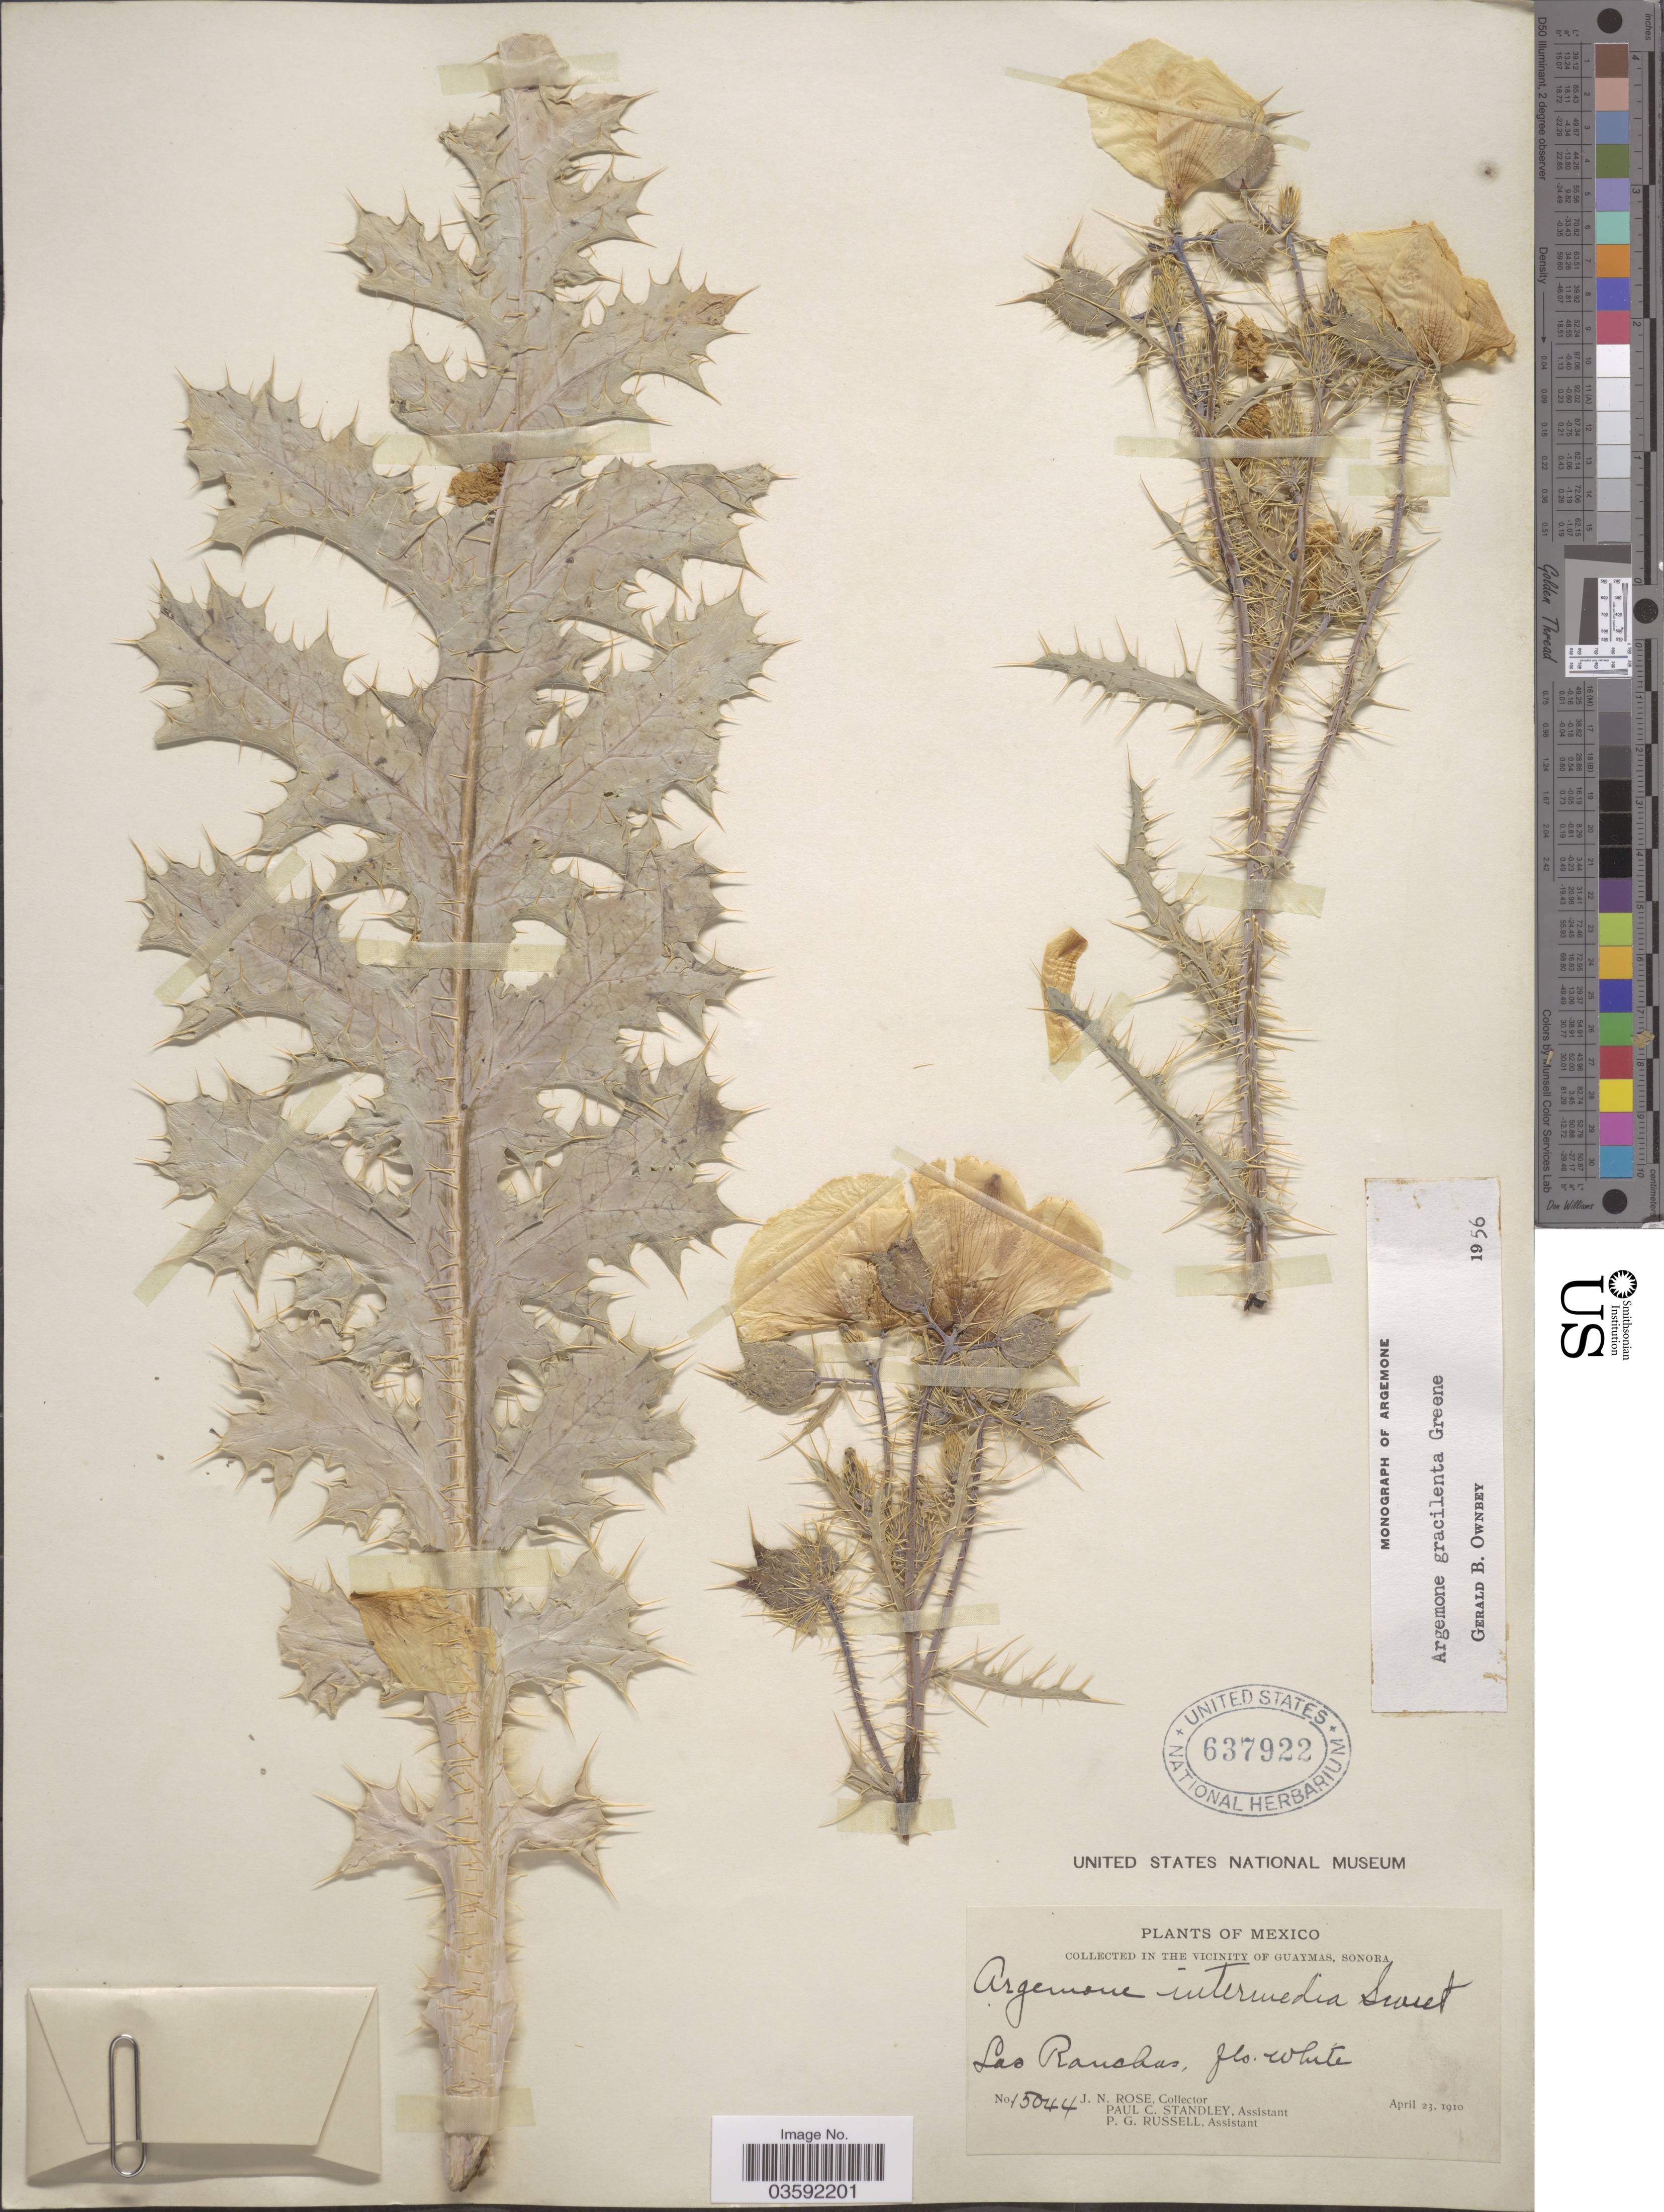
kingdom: Plantae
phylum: Tracheophyta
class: Magnoliopsida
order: Ranunculales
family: Papaveraceae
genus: Argemone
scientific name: Argemone gracilenta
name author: Greene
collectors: J. N. Rose, P. C. Standley & P. G. Russell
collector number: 15044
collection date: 1910-04-23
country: Mexico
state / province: Sonora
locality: In the vicinity of Guaymas. Las Ranchas.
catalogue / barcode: US 637922